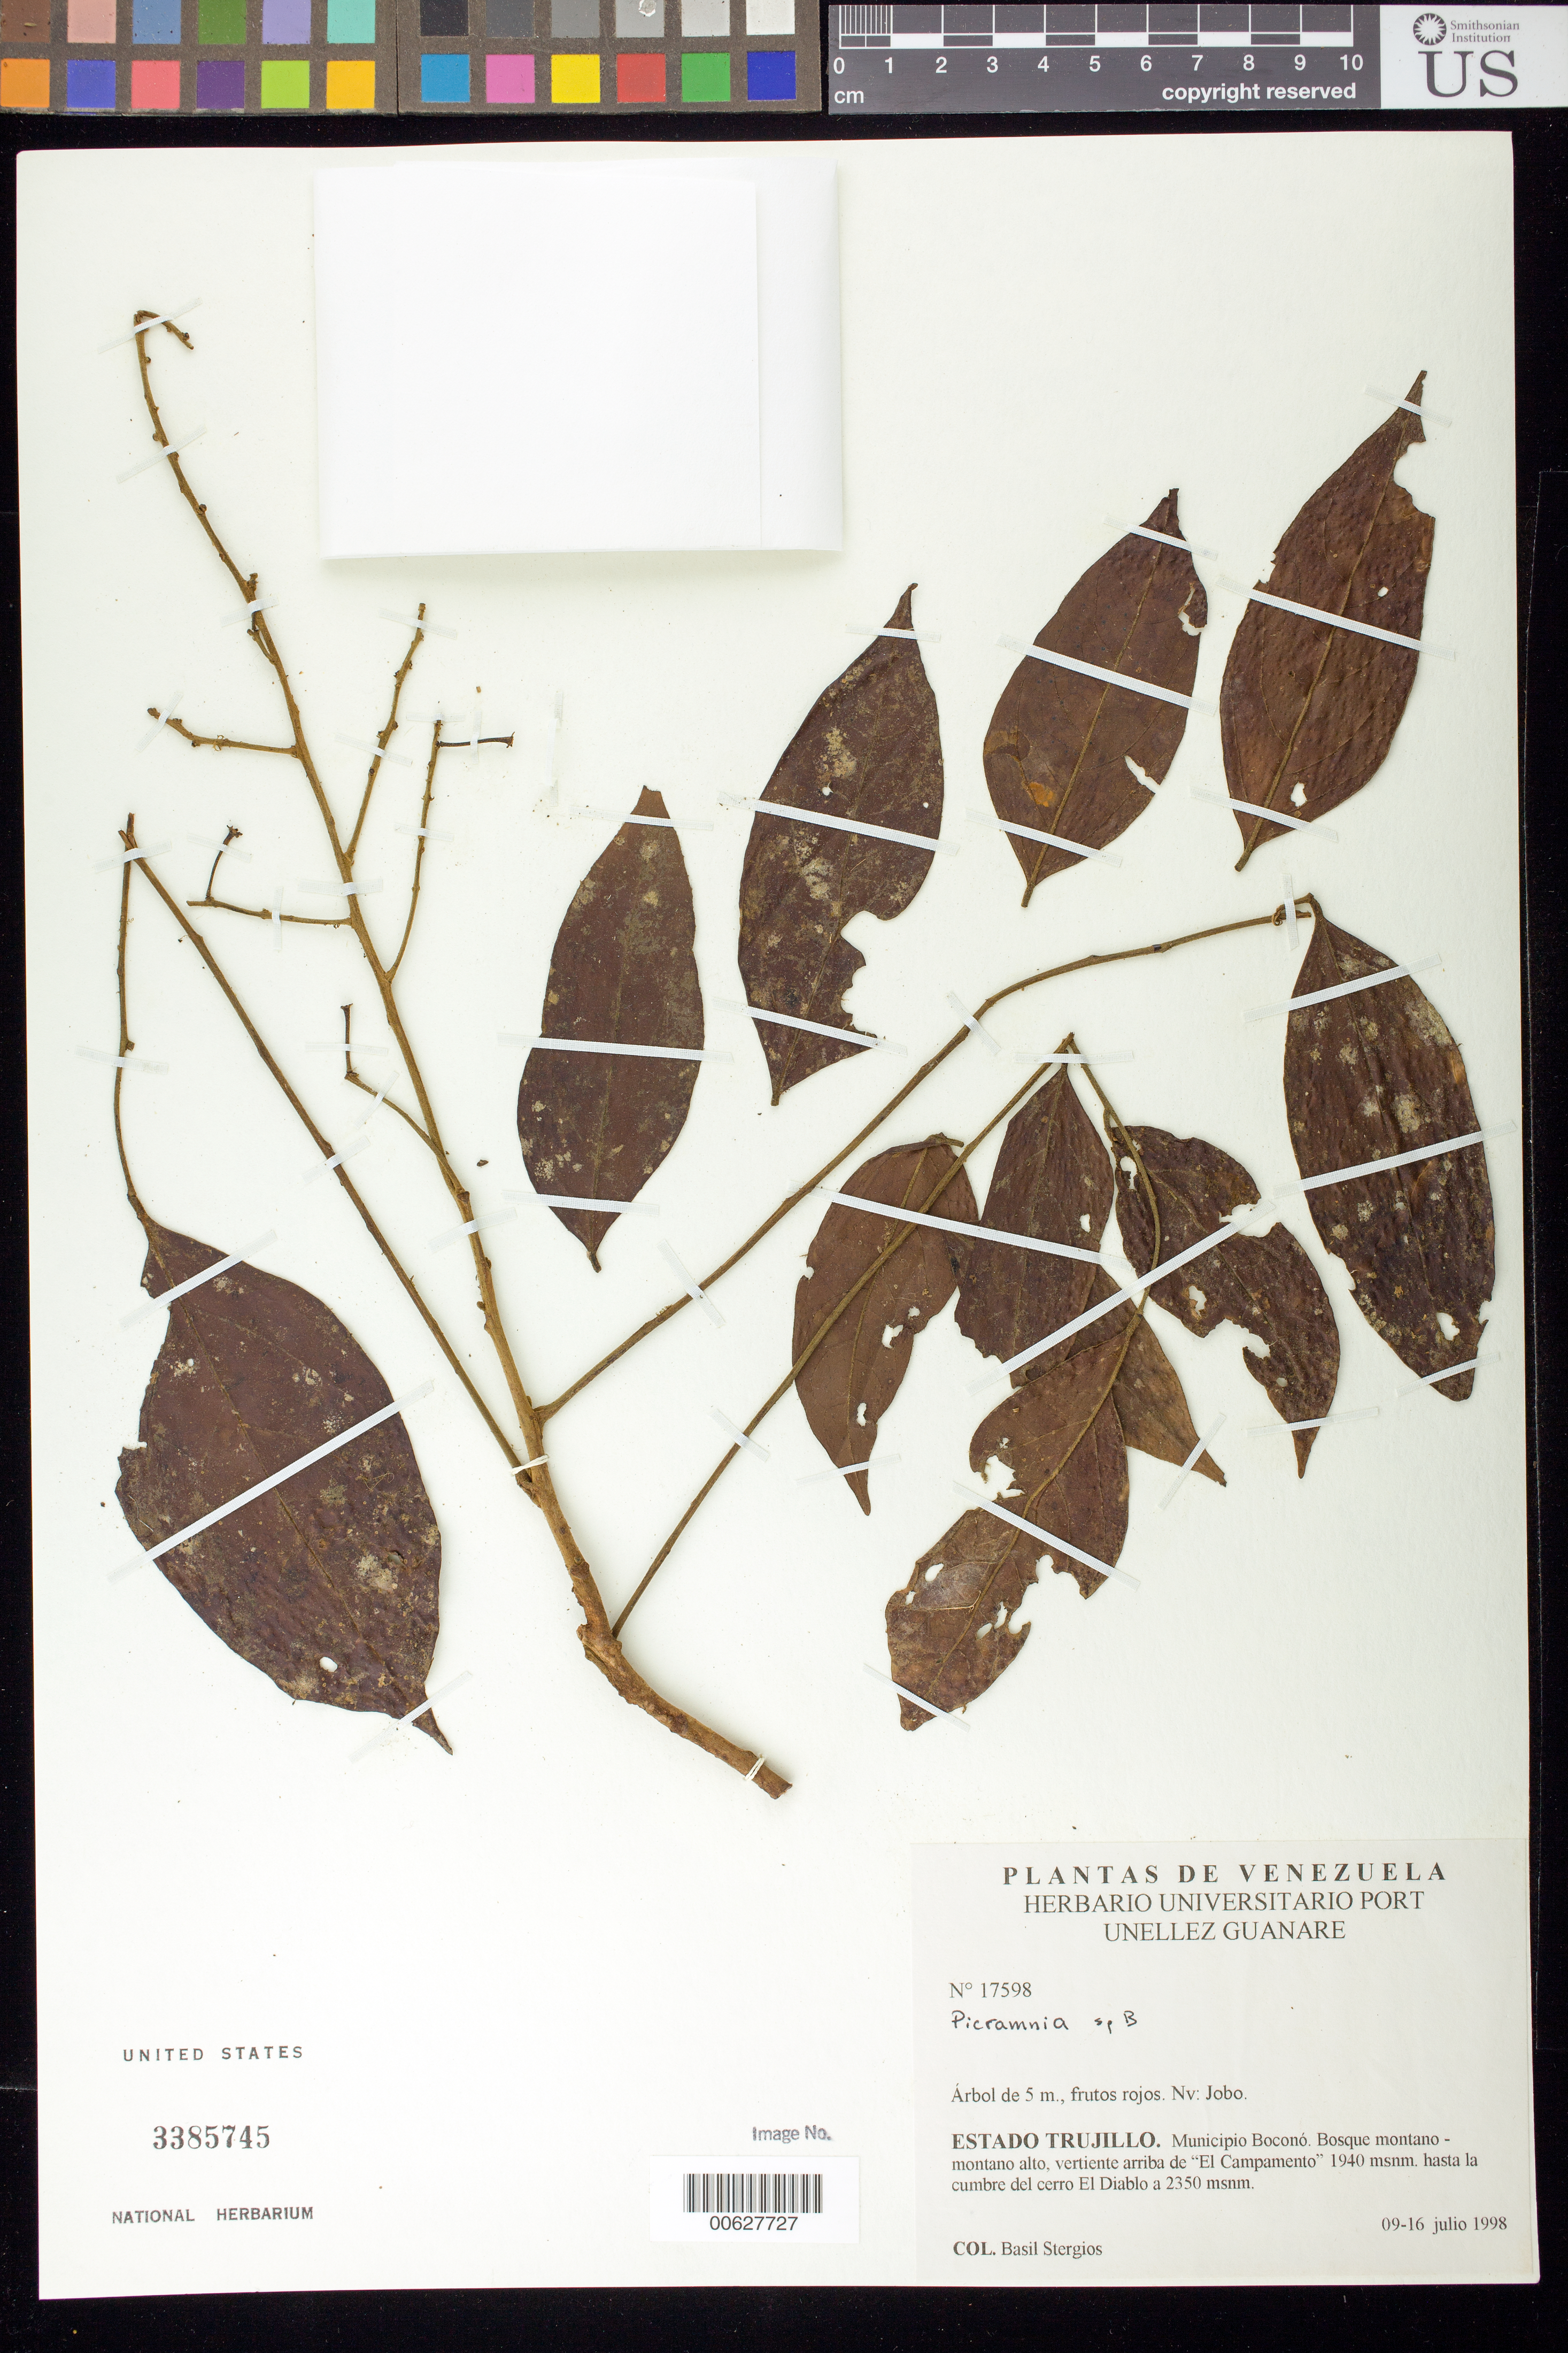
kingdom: Plantae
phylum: Tracheophyta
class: Magnoliopsida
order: Picramniales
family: Picramniaceae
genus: Picramnia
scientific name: Picramnia sp. b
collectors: B. G. Stergios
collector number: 17598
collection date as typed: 09 Jul 1998 to 16 Jul 1998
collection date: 1998-07-09/1998-07-16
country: Venezuela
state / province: Trujillo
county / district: Boconó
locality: Vertiente arriba de El Campamento 1940 m hasta la cumbre del cerro El Diablo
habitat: Bosque montano - montano alto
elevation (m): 1940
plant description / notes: Common name: Jobo; NY, PORT, US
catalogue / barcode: US 3385745